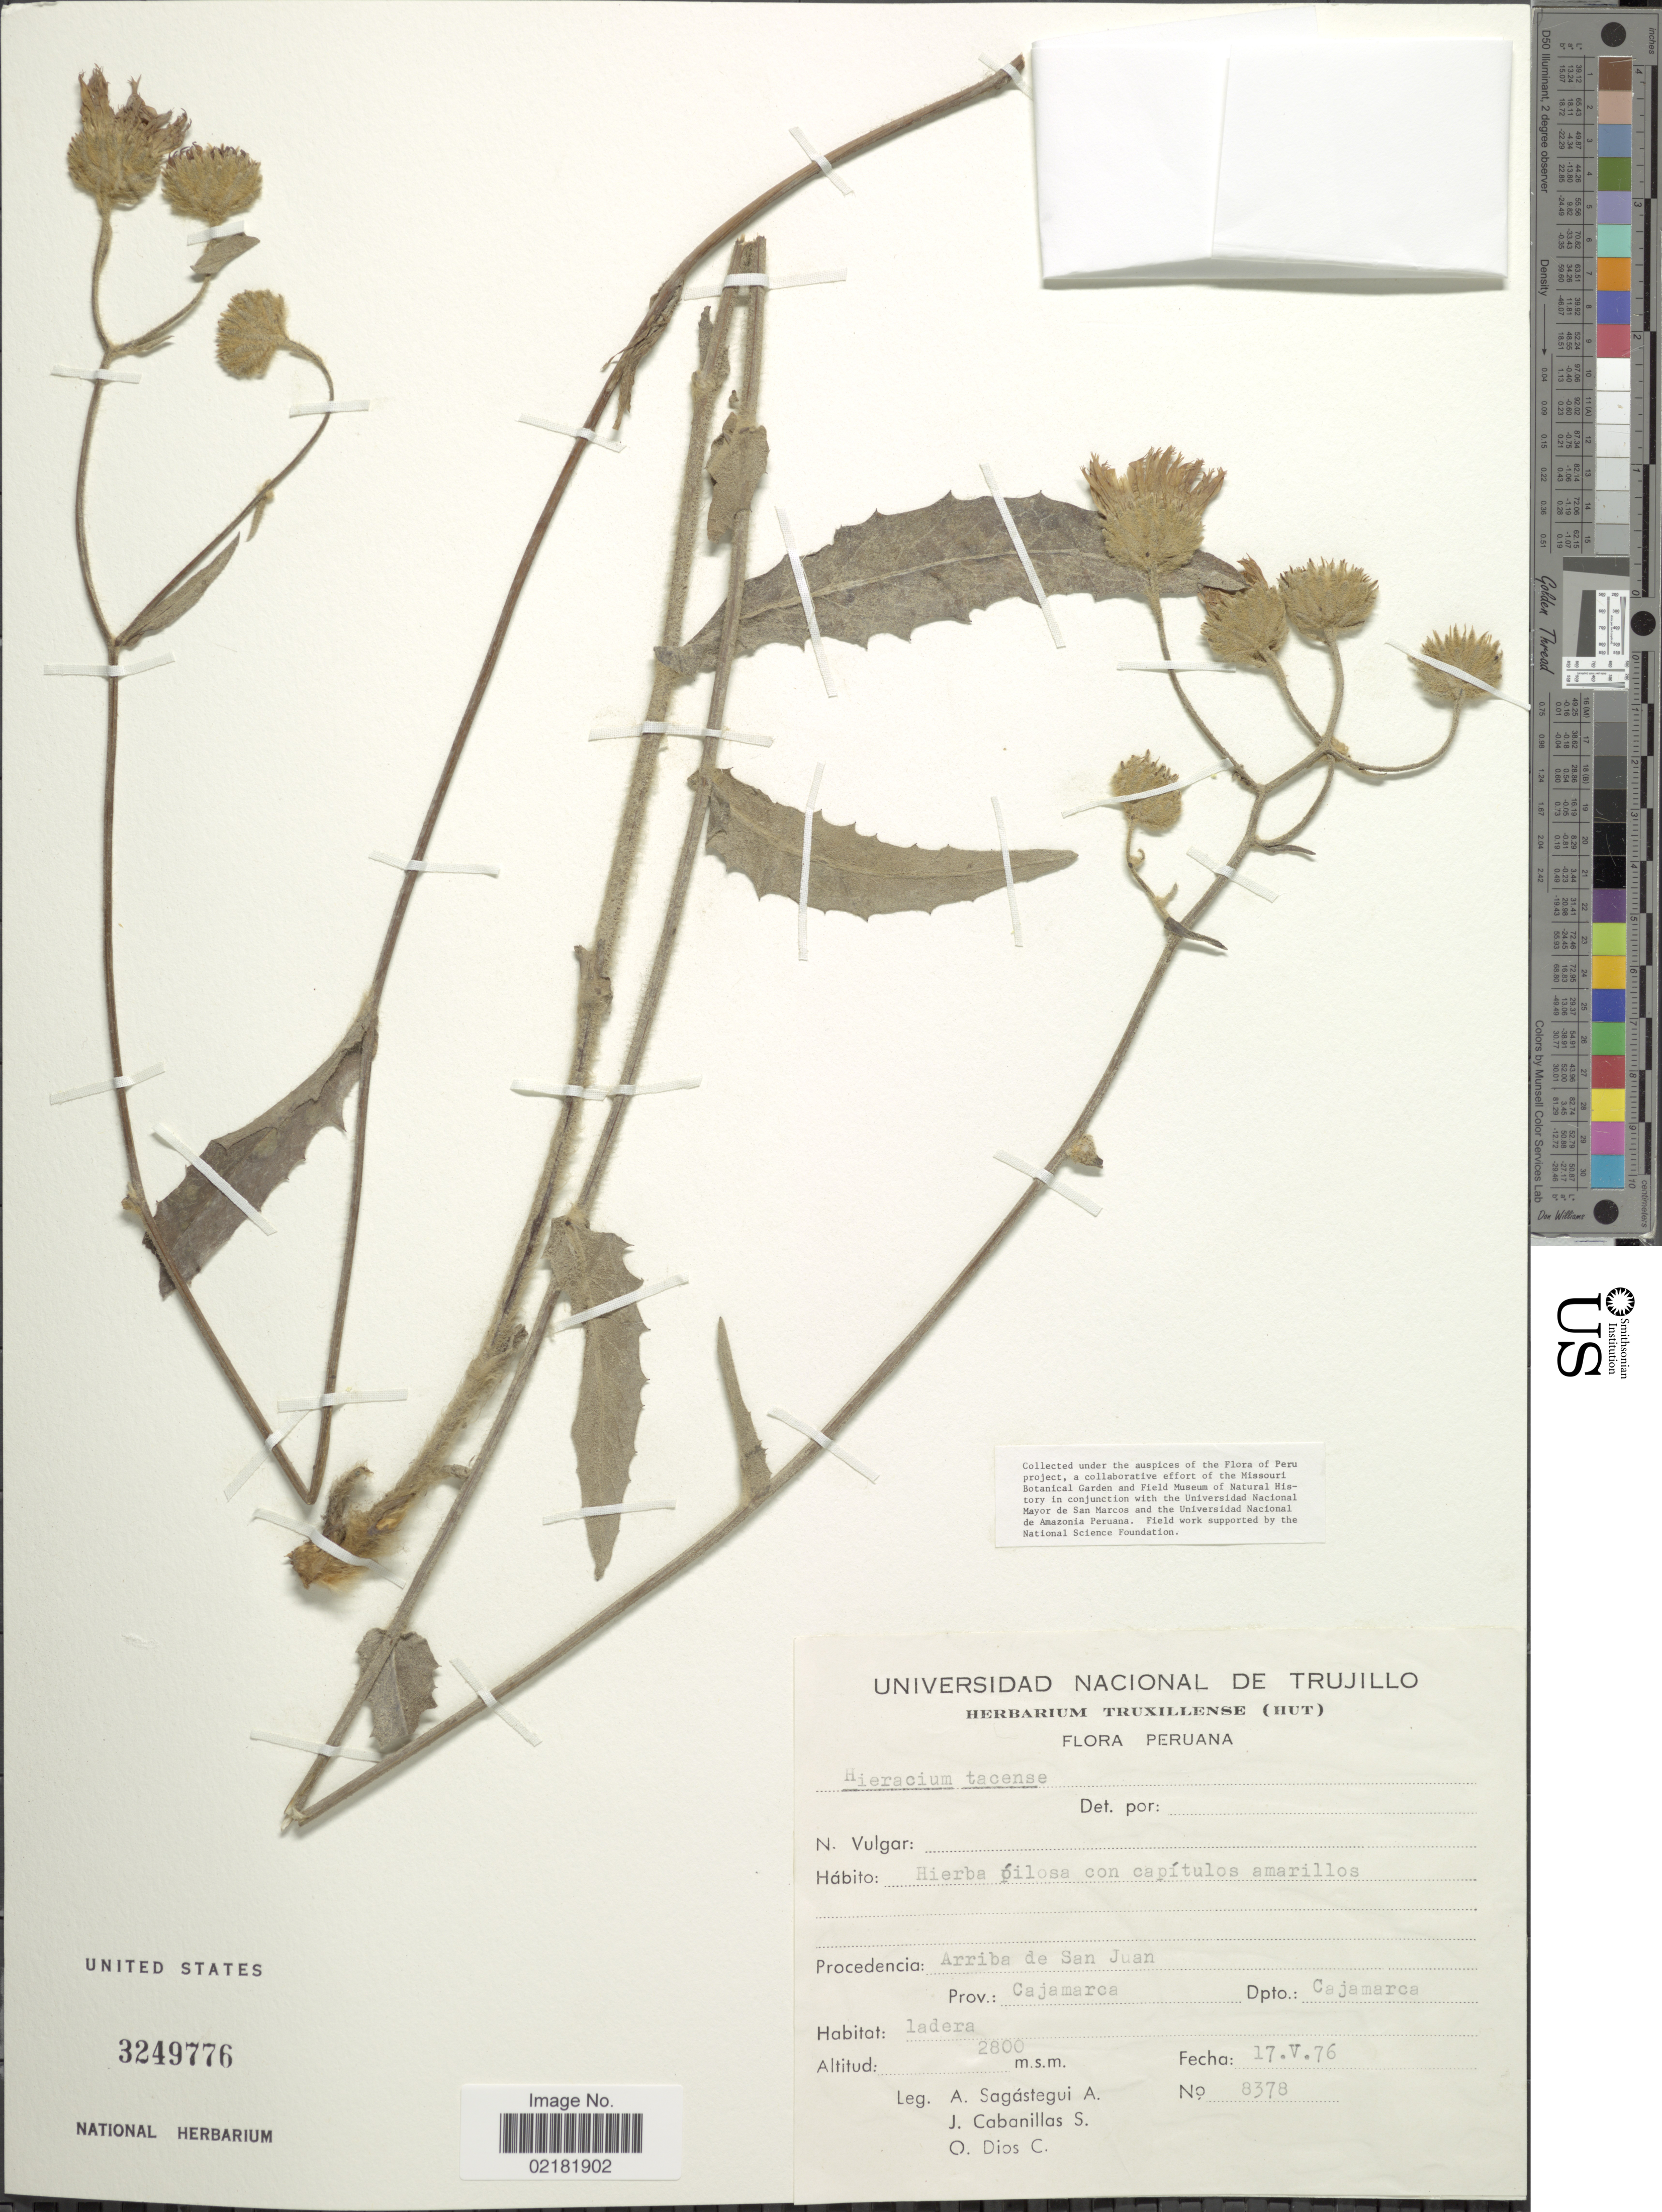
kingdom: Plantae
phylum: Tracheophyta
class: Magnoliopsida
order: Asterales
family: Asteraceae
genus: Hieracium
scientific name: Hieracium tacense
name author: Hieron.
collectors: A. Sagástegui A., J. Cabanillas S. & O. Dios C.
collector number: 8378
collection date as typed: Transcribed d/m/y: 17/5/76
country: Peru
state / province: Cajamarca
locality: Dpto.: Cajamarca, arriba de San Juan.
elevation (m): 2800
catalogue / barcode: US 3249776